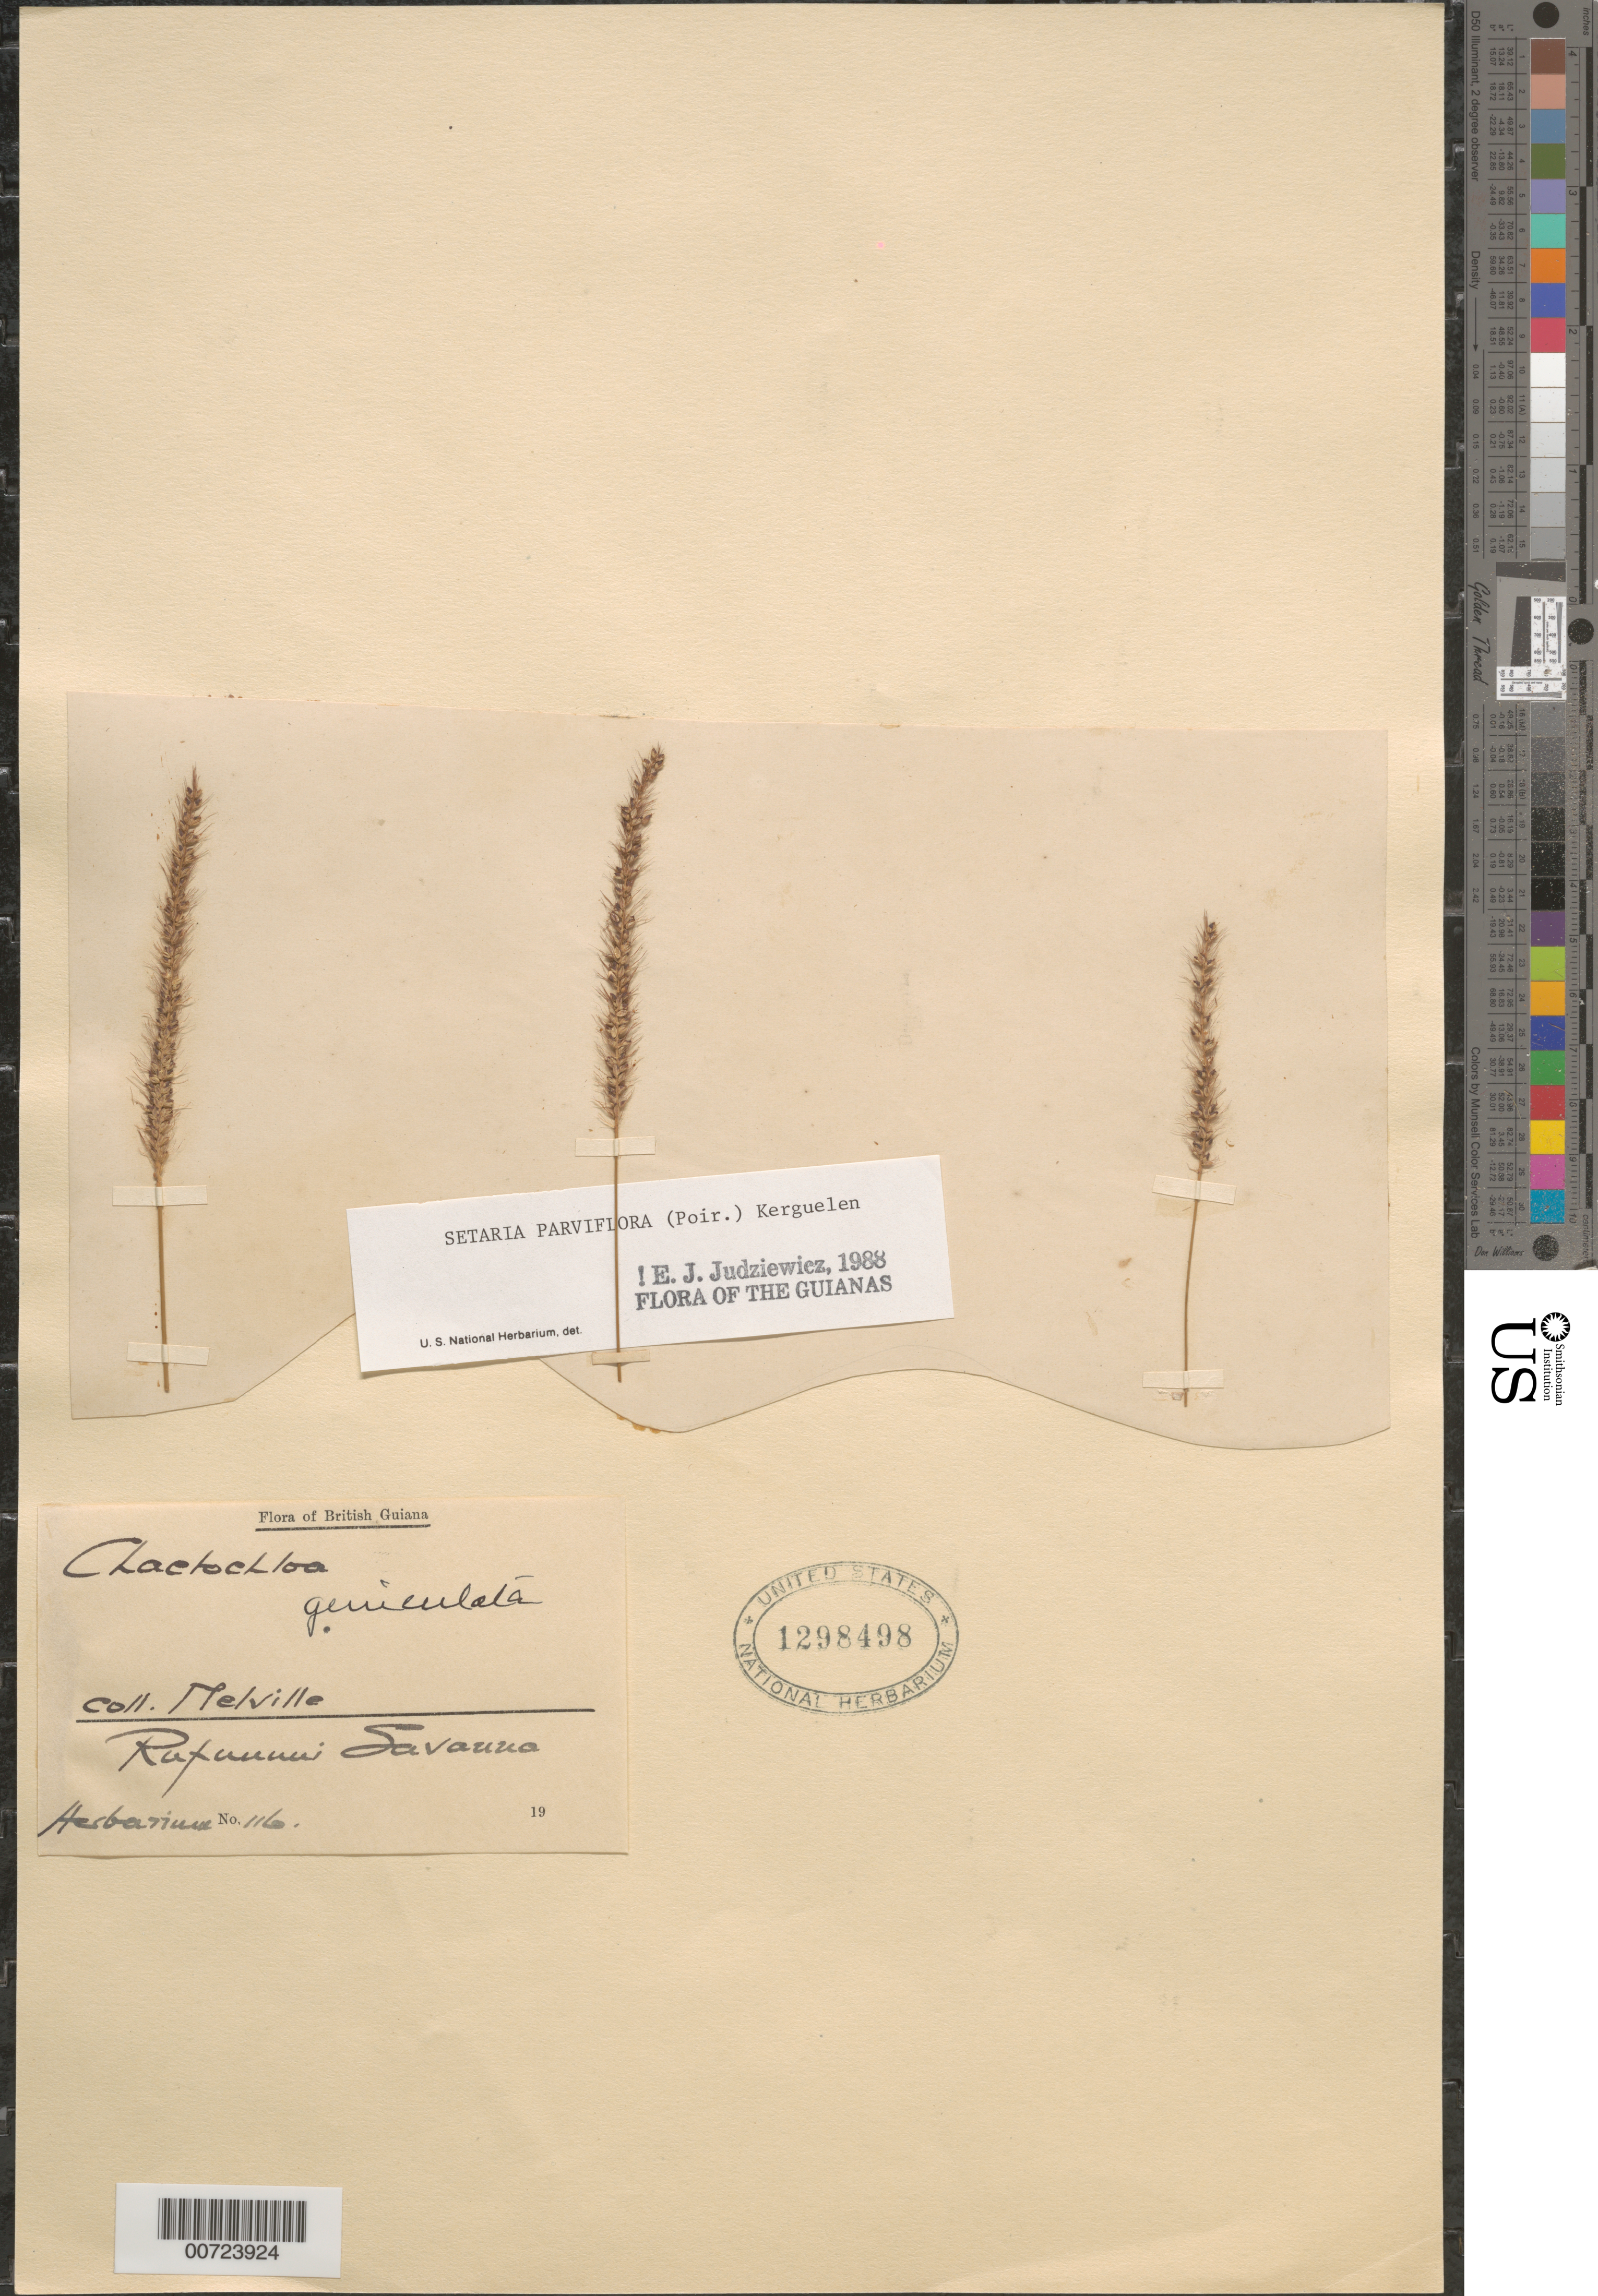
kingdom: Plantae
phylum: Tracheophyta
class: Liliopsida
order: Poales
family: Poaceae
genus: Setaria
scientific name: Setaria parviflora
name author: (Poir.) Kerguélen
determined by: Judziewicz, E. J.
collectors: H. Melville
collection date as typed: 19??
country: Guyana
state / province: U. Takutu-U. Essequibo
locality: Rupununi Savanna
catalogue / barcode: US 1298498